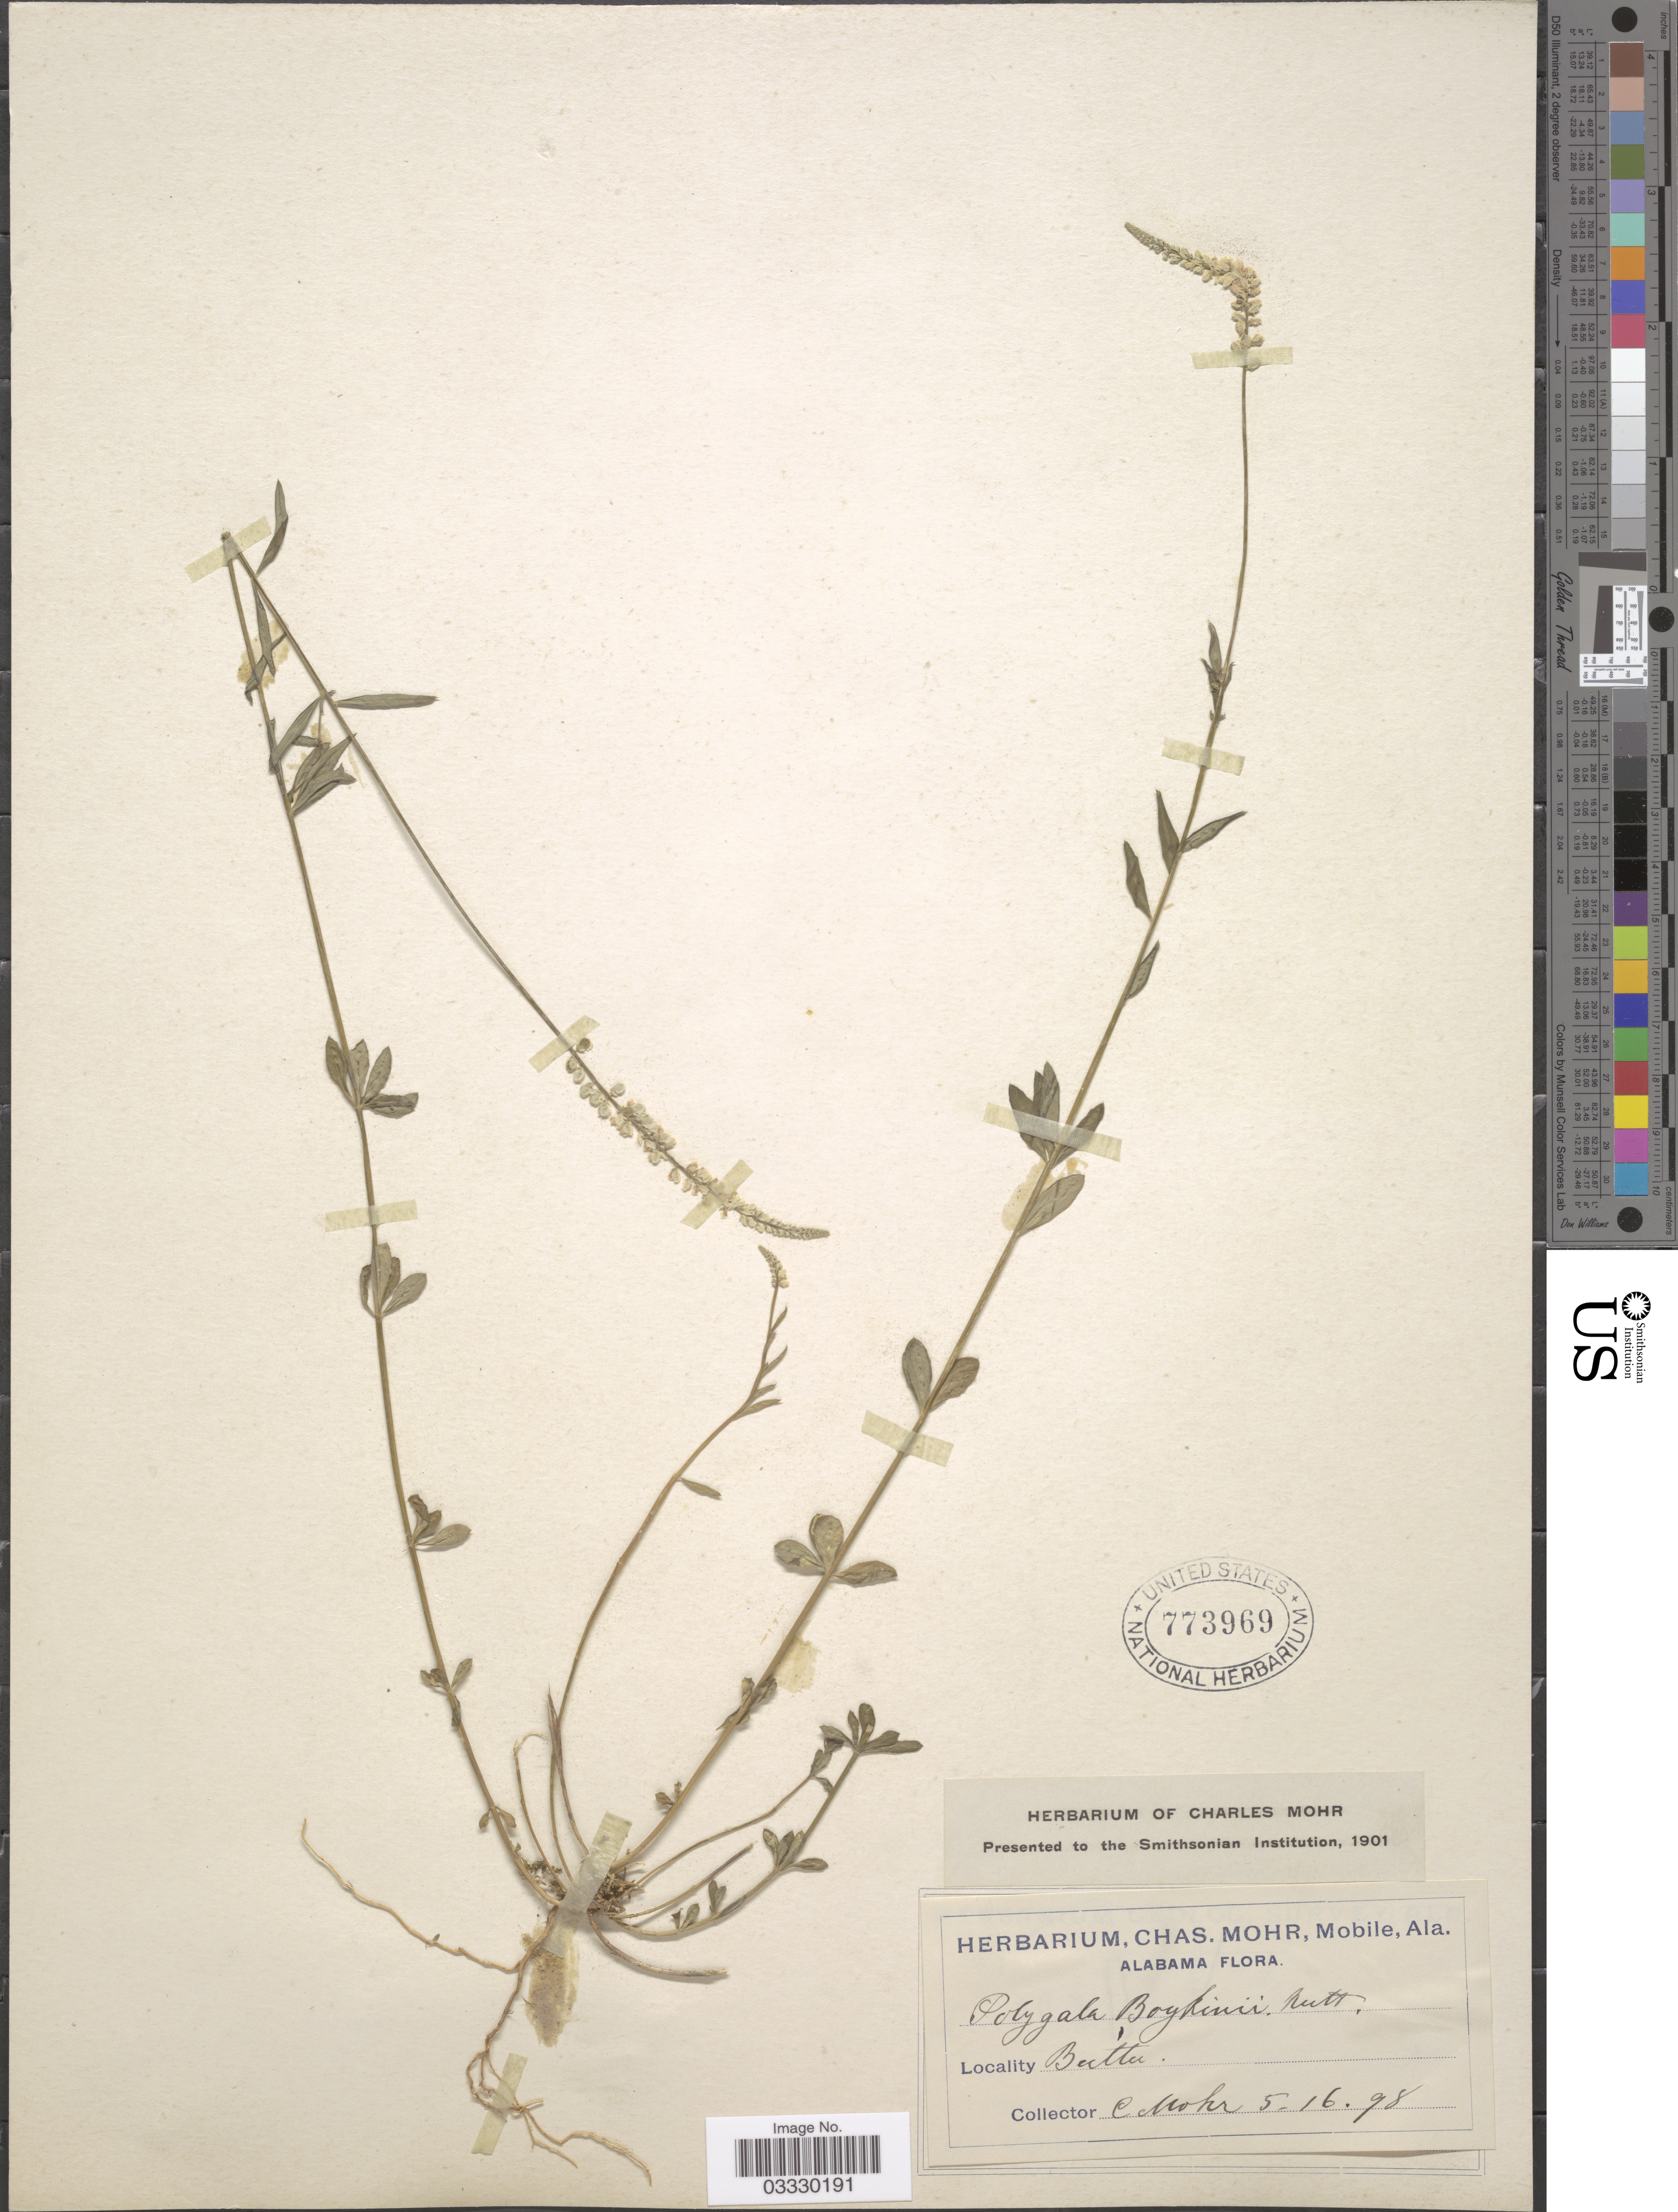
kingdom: Plantae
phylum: Tracheophyta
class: Magnoliopsida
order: Fabales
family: Polygalaceae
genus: Polygala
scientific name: Polygala boykinii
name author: Nutt.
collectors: Mohr, C. T. (herbarium)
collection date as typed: Transcribed d/m/y: 16/5/98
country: United States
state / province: Alabama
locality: Butte.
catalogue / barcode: US 773969